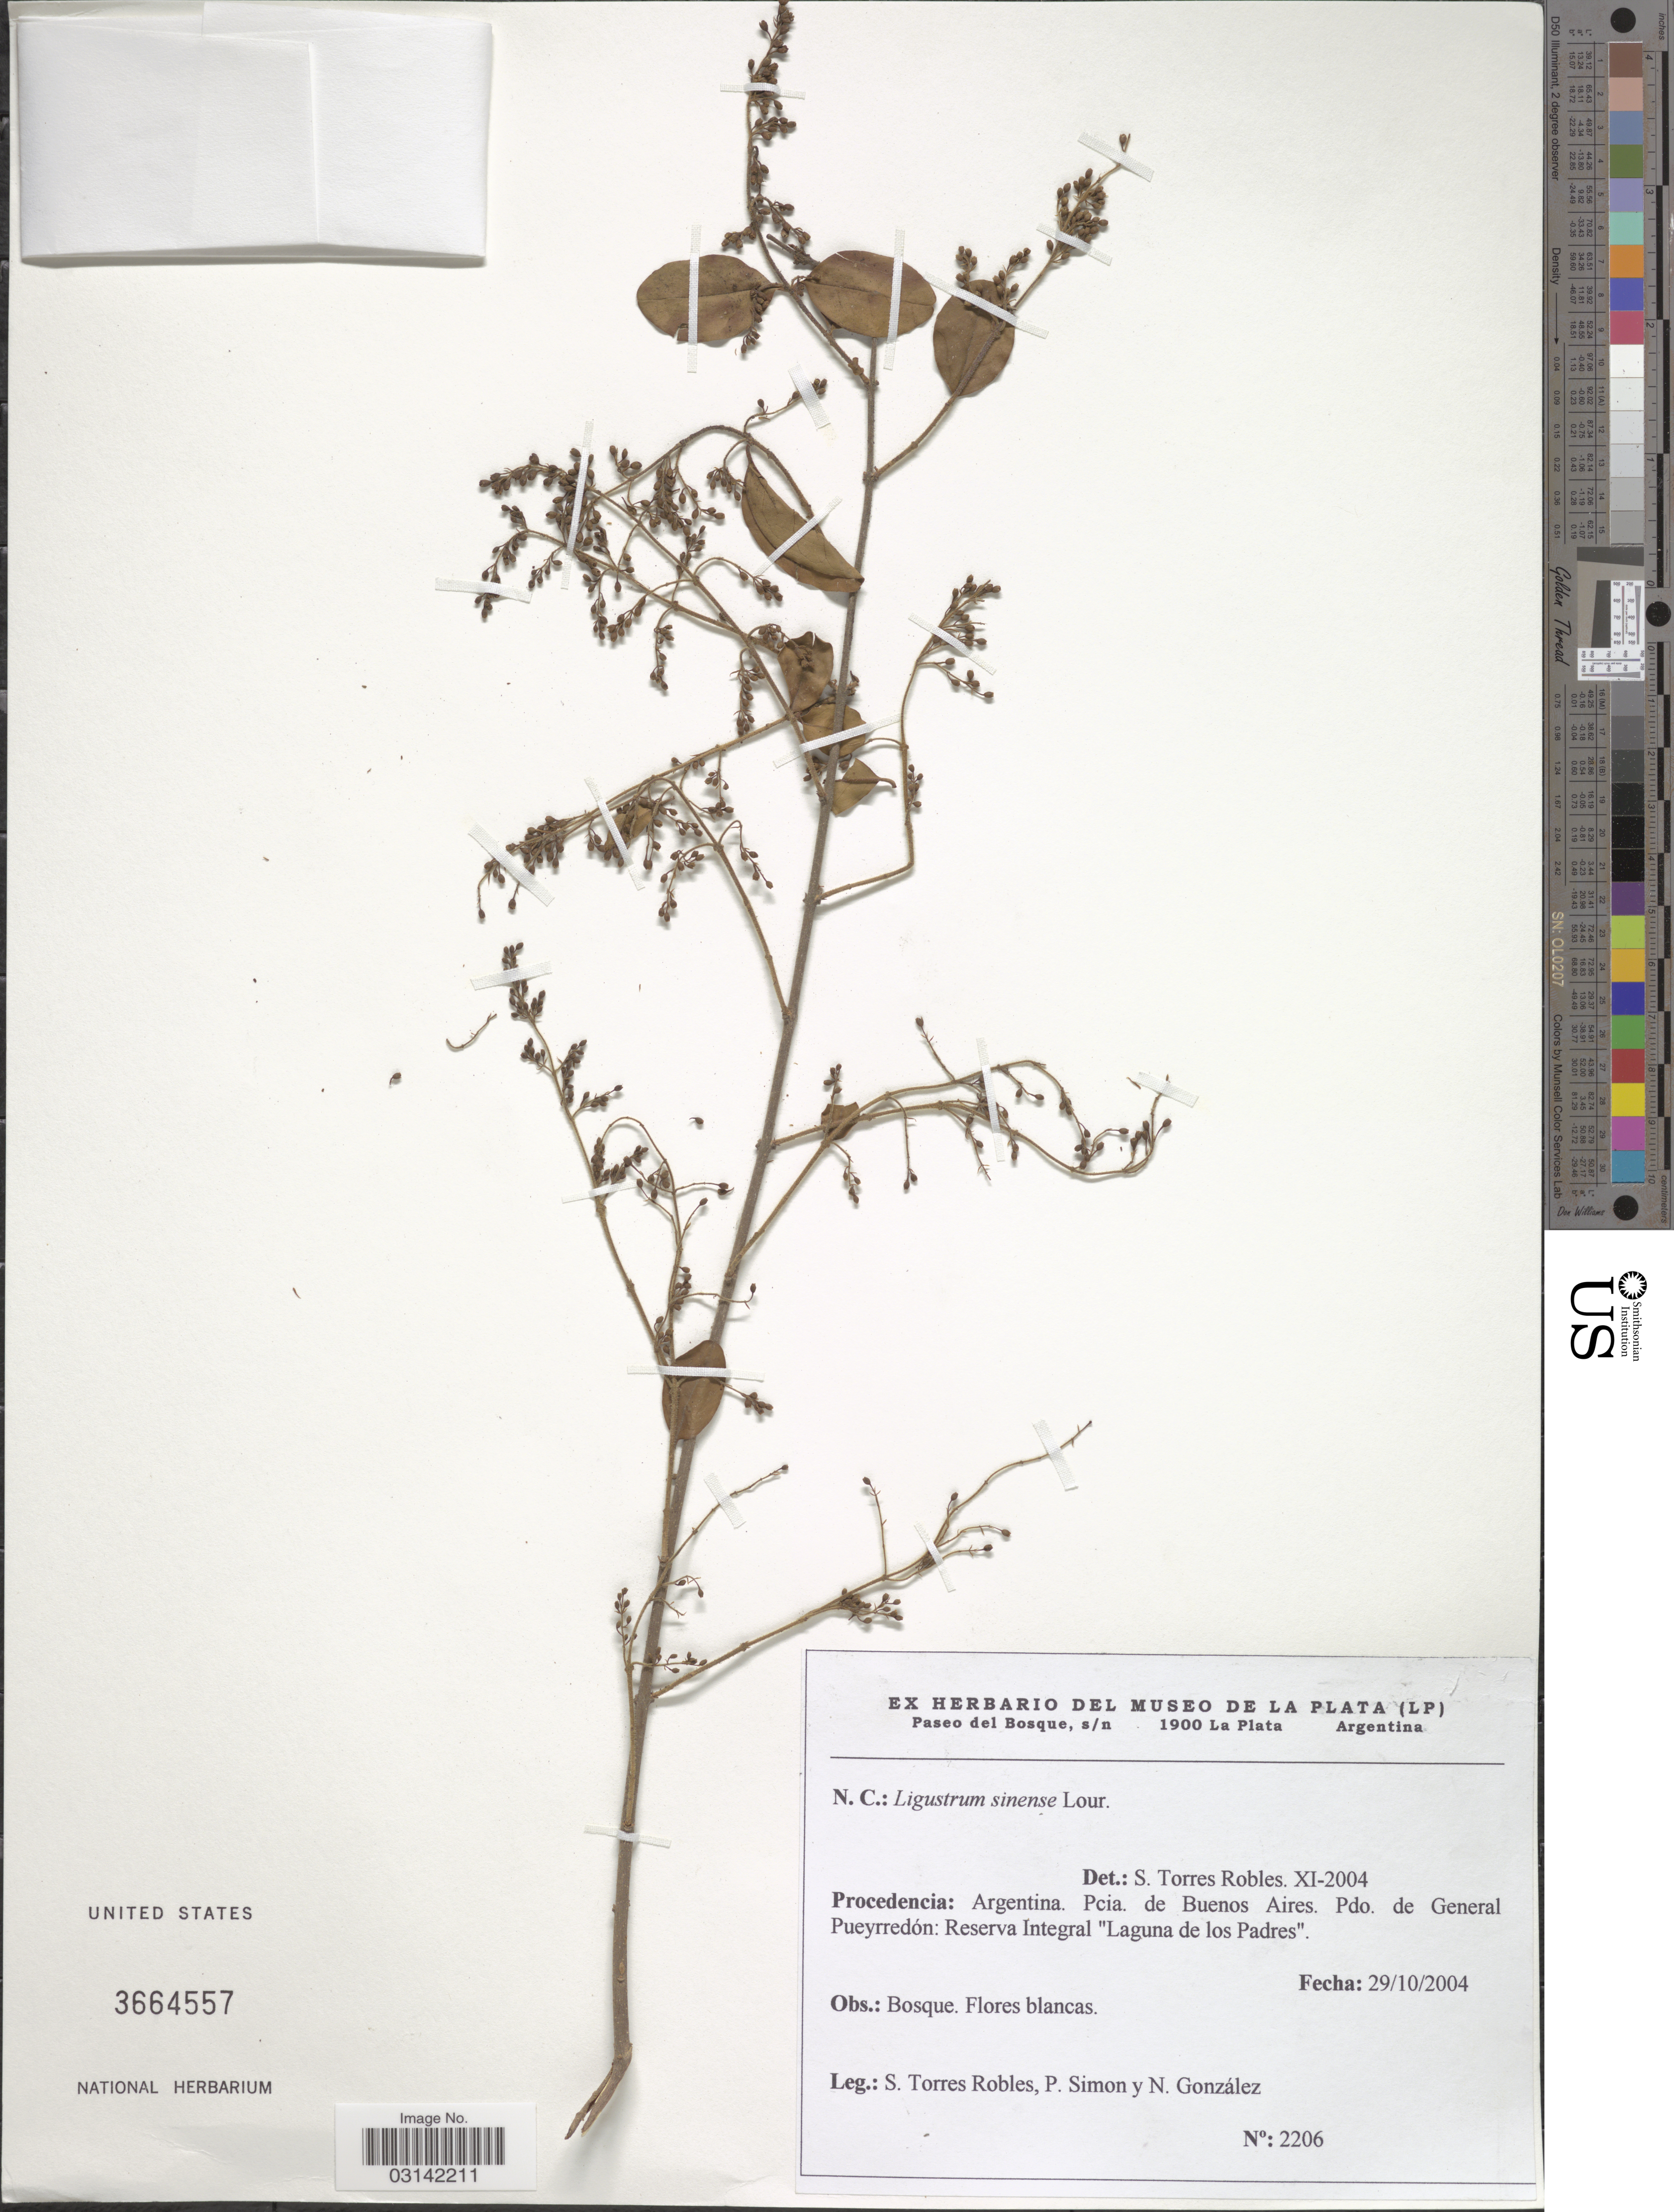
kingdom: Plantae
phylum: Tracheophyta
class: Magnoliopsida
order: Lamiales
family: Oleaceae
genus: Ligustrum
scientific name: Ligustrum sinense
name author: Lour.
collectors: S. Torres Robles, P. Simon & N. Gonzalez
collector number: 2206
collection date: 2004-10-29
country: Argentina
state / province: Buenos Aires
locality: Pcia. de Buenos Aires. Pdo. de General Pueyrredón: Reserva Integral "Laguna de los Padres".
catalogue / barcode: US 3664557